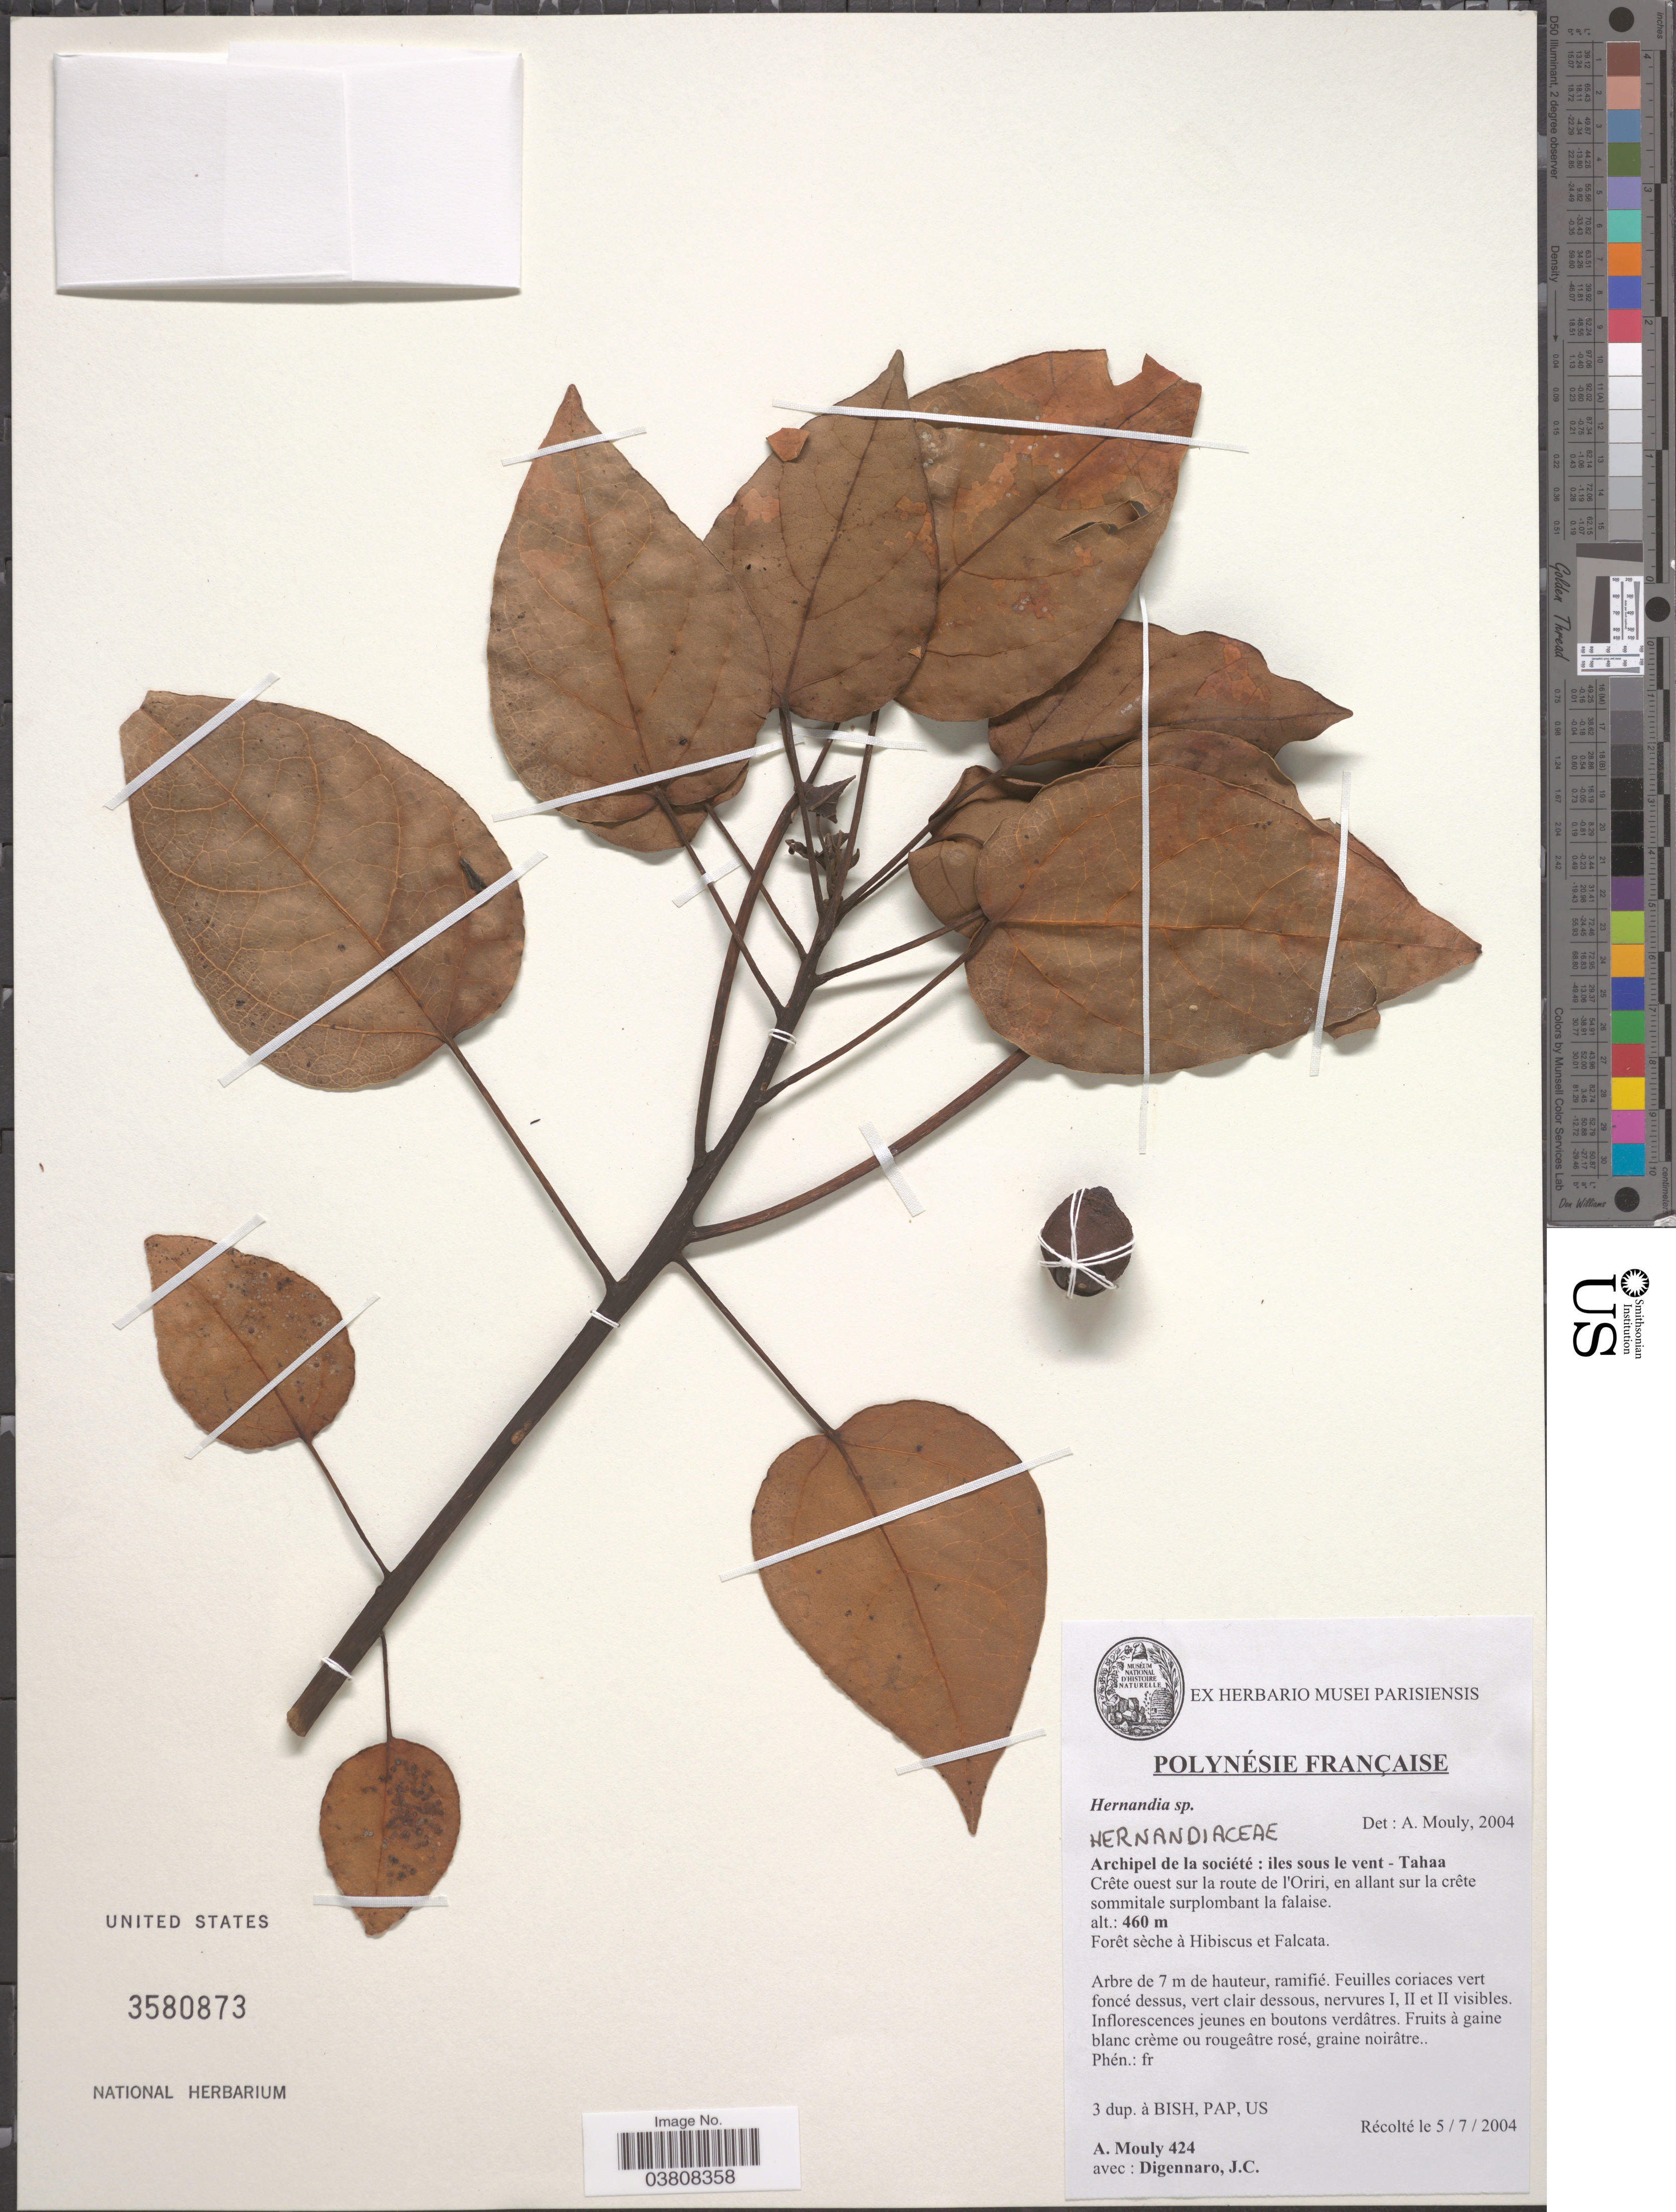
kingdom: Plantae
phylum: Tracheophyta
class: Magnoliopsida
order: Laurales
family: Hernandiaceae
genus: Hernandia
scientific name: Hernandia sp.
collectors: A. Mouly & J. Digennaro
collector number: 424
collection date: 2004-07-05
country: French Polynesia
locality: Archipel de la société: iles sous le vent - Tahaa. Crête ouest sur la route de l'Oriri, en allant sur la crête sommitale surplombant la falaise.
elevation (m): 460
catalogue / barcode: US 3580873